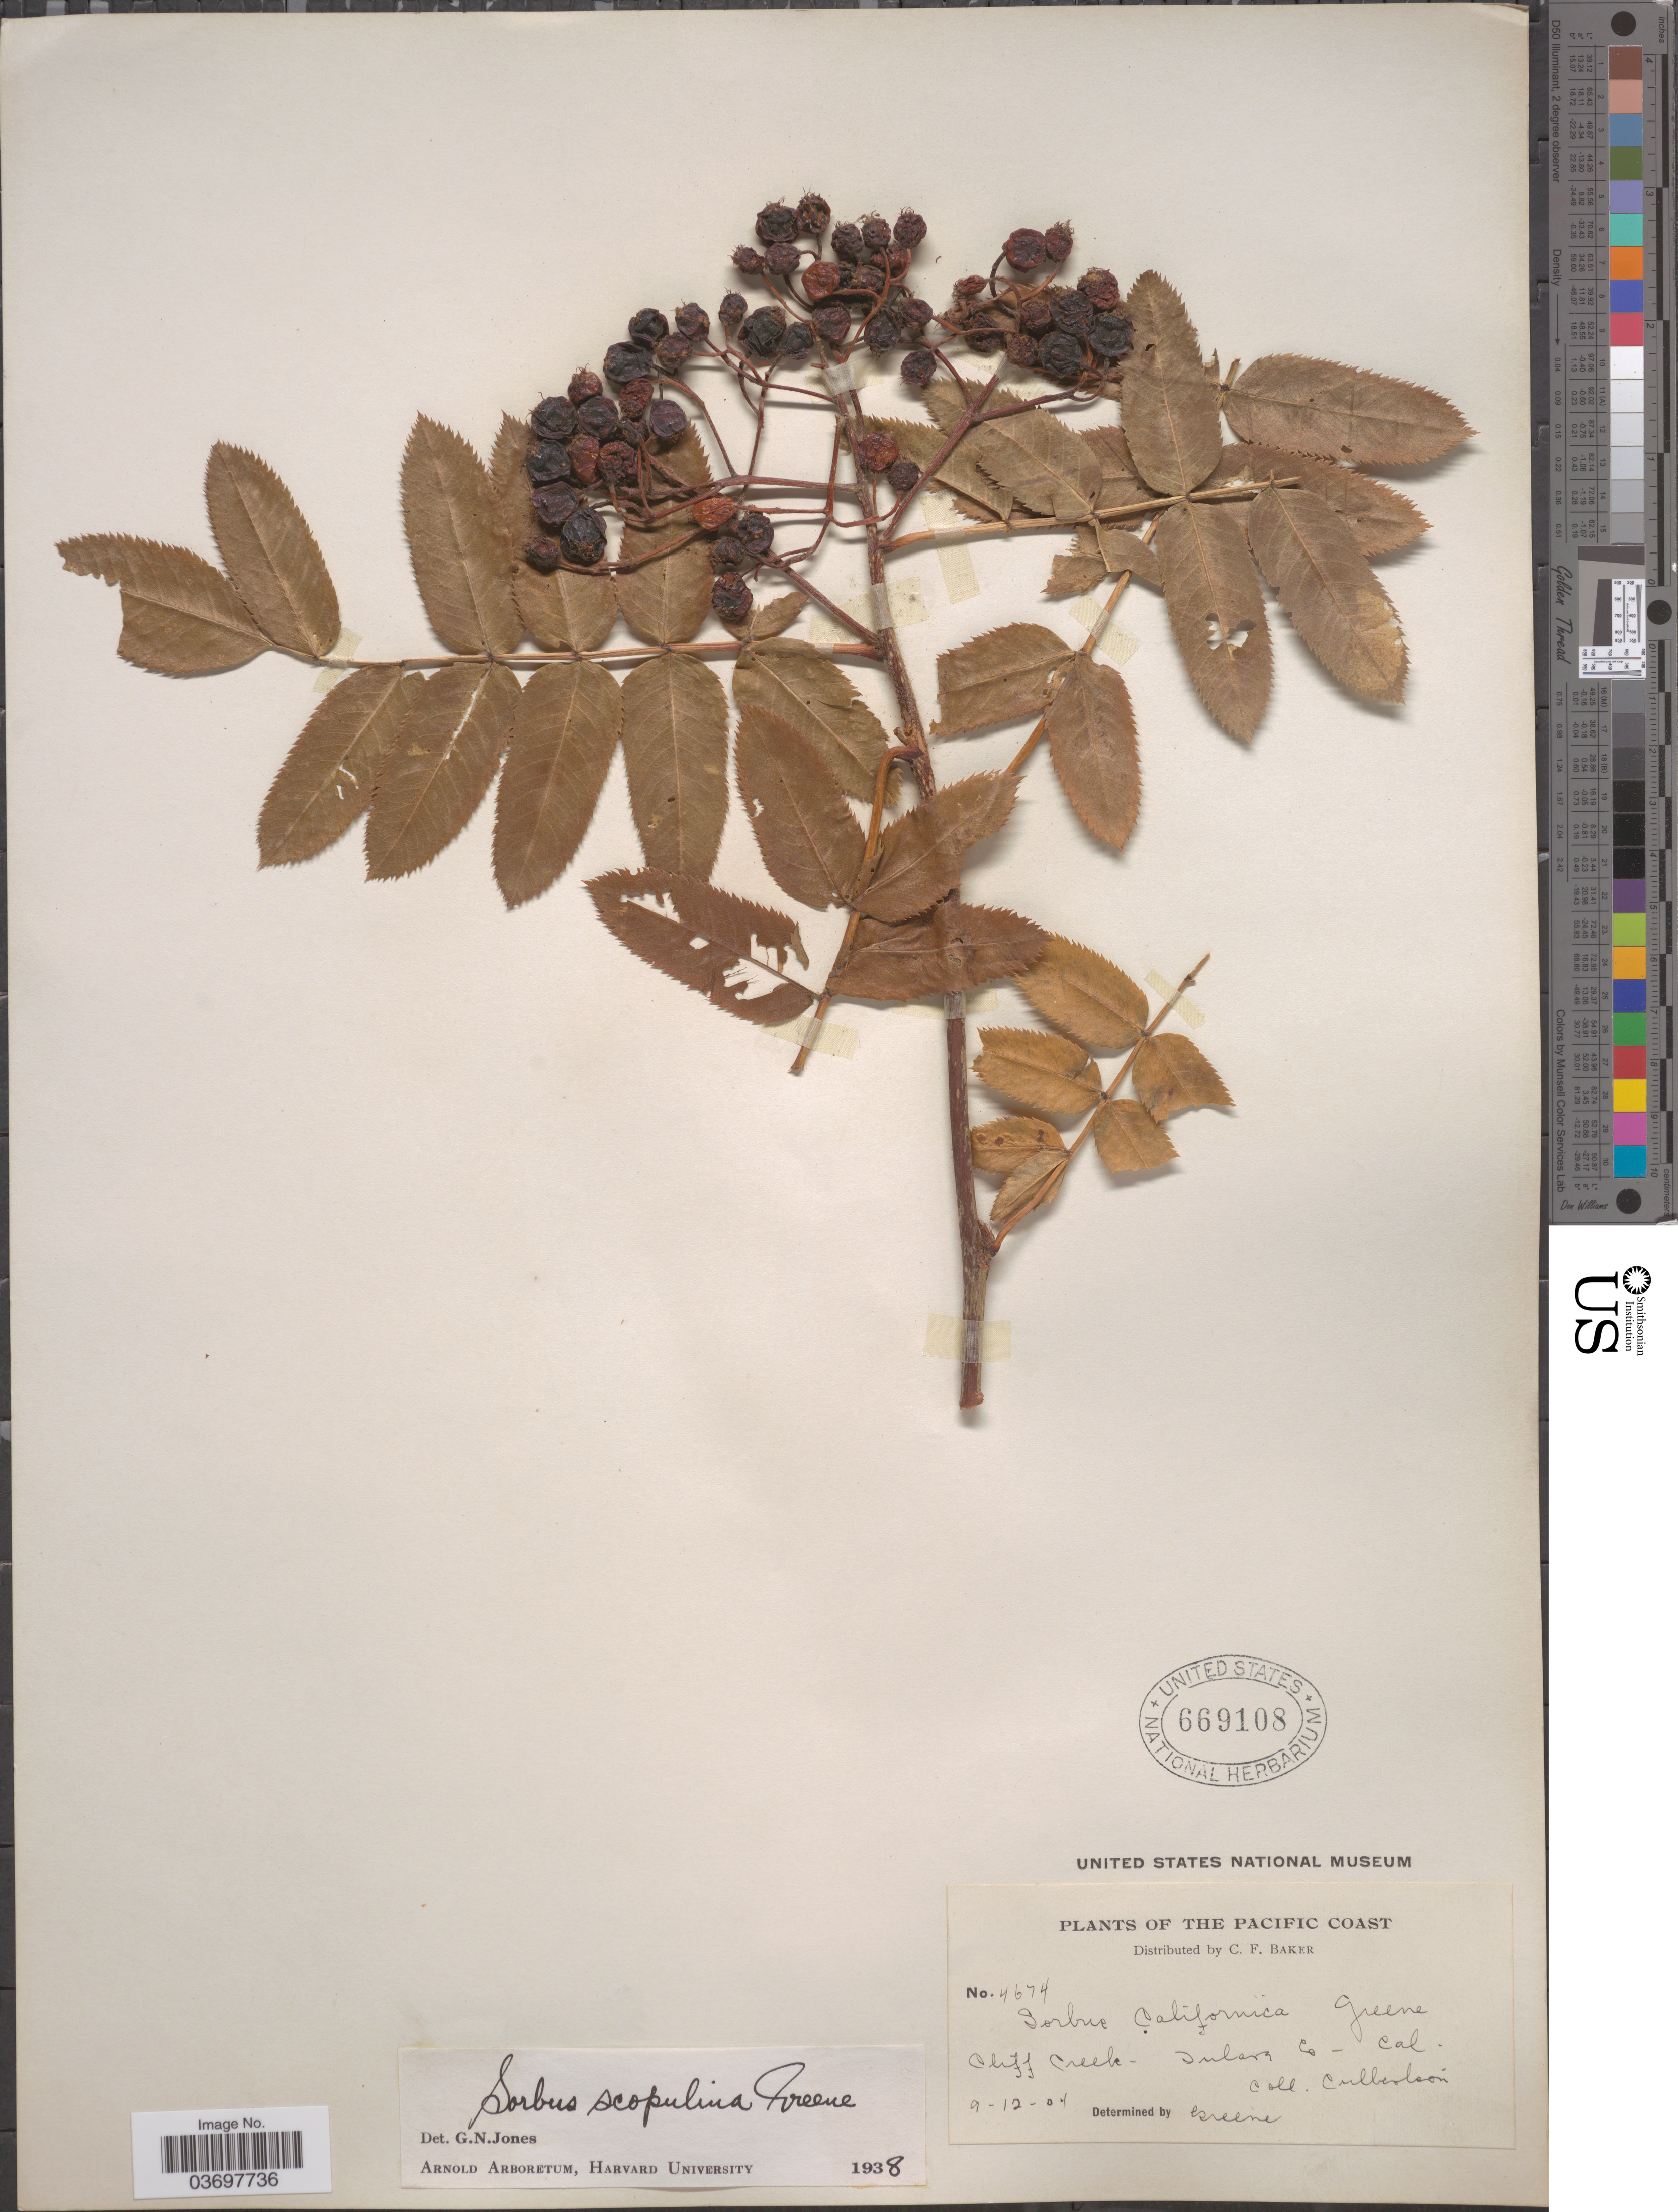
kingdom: Plantae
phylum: Tracheophyta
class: Magnoliopsida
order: Rosales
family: Rosaceae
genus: Sorbus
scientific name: Sorbus scopulina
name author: Greene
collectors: -. Culbertson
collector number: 4674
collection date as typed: Transcribed d/m/y: 12/9/4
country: United States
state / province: California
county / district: Tulare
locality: The Pacific Coast. Cliff Creek - Tulare Co.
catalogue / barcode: US 669108